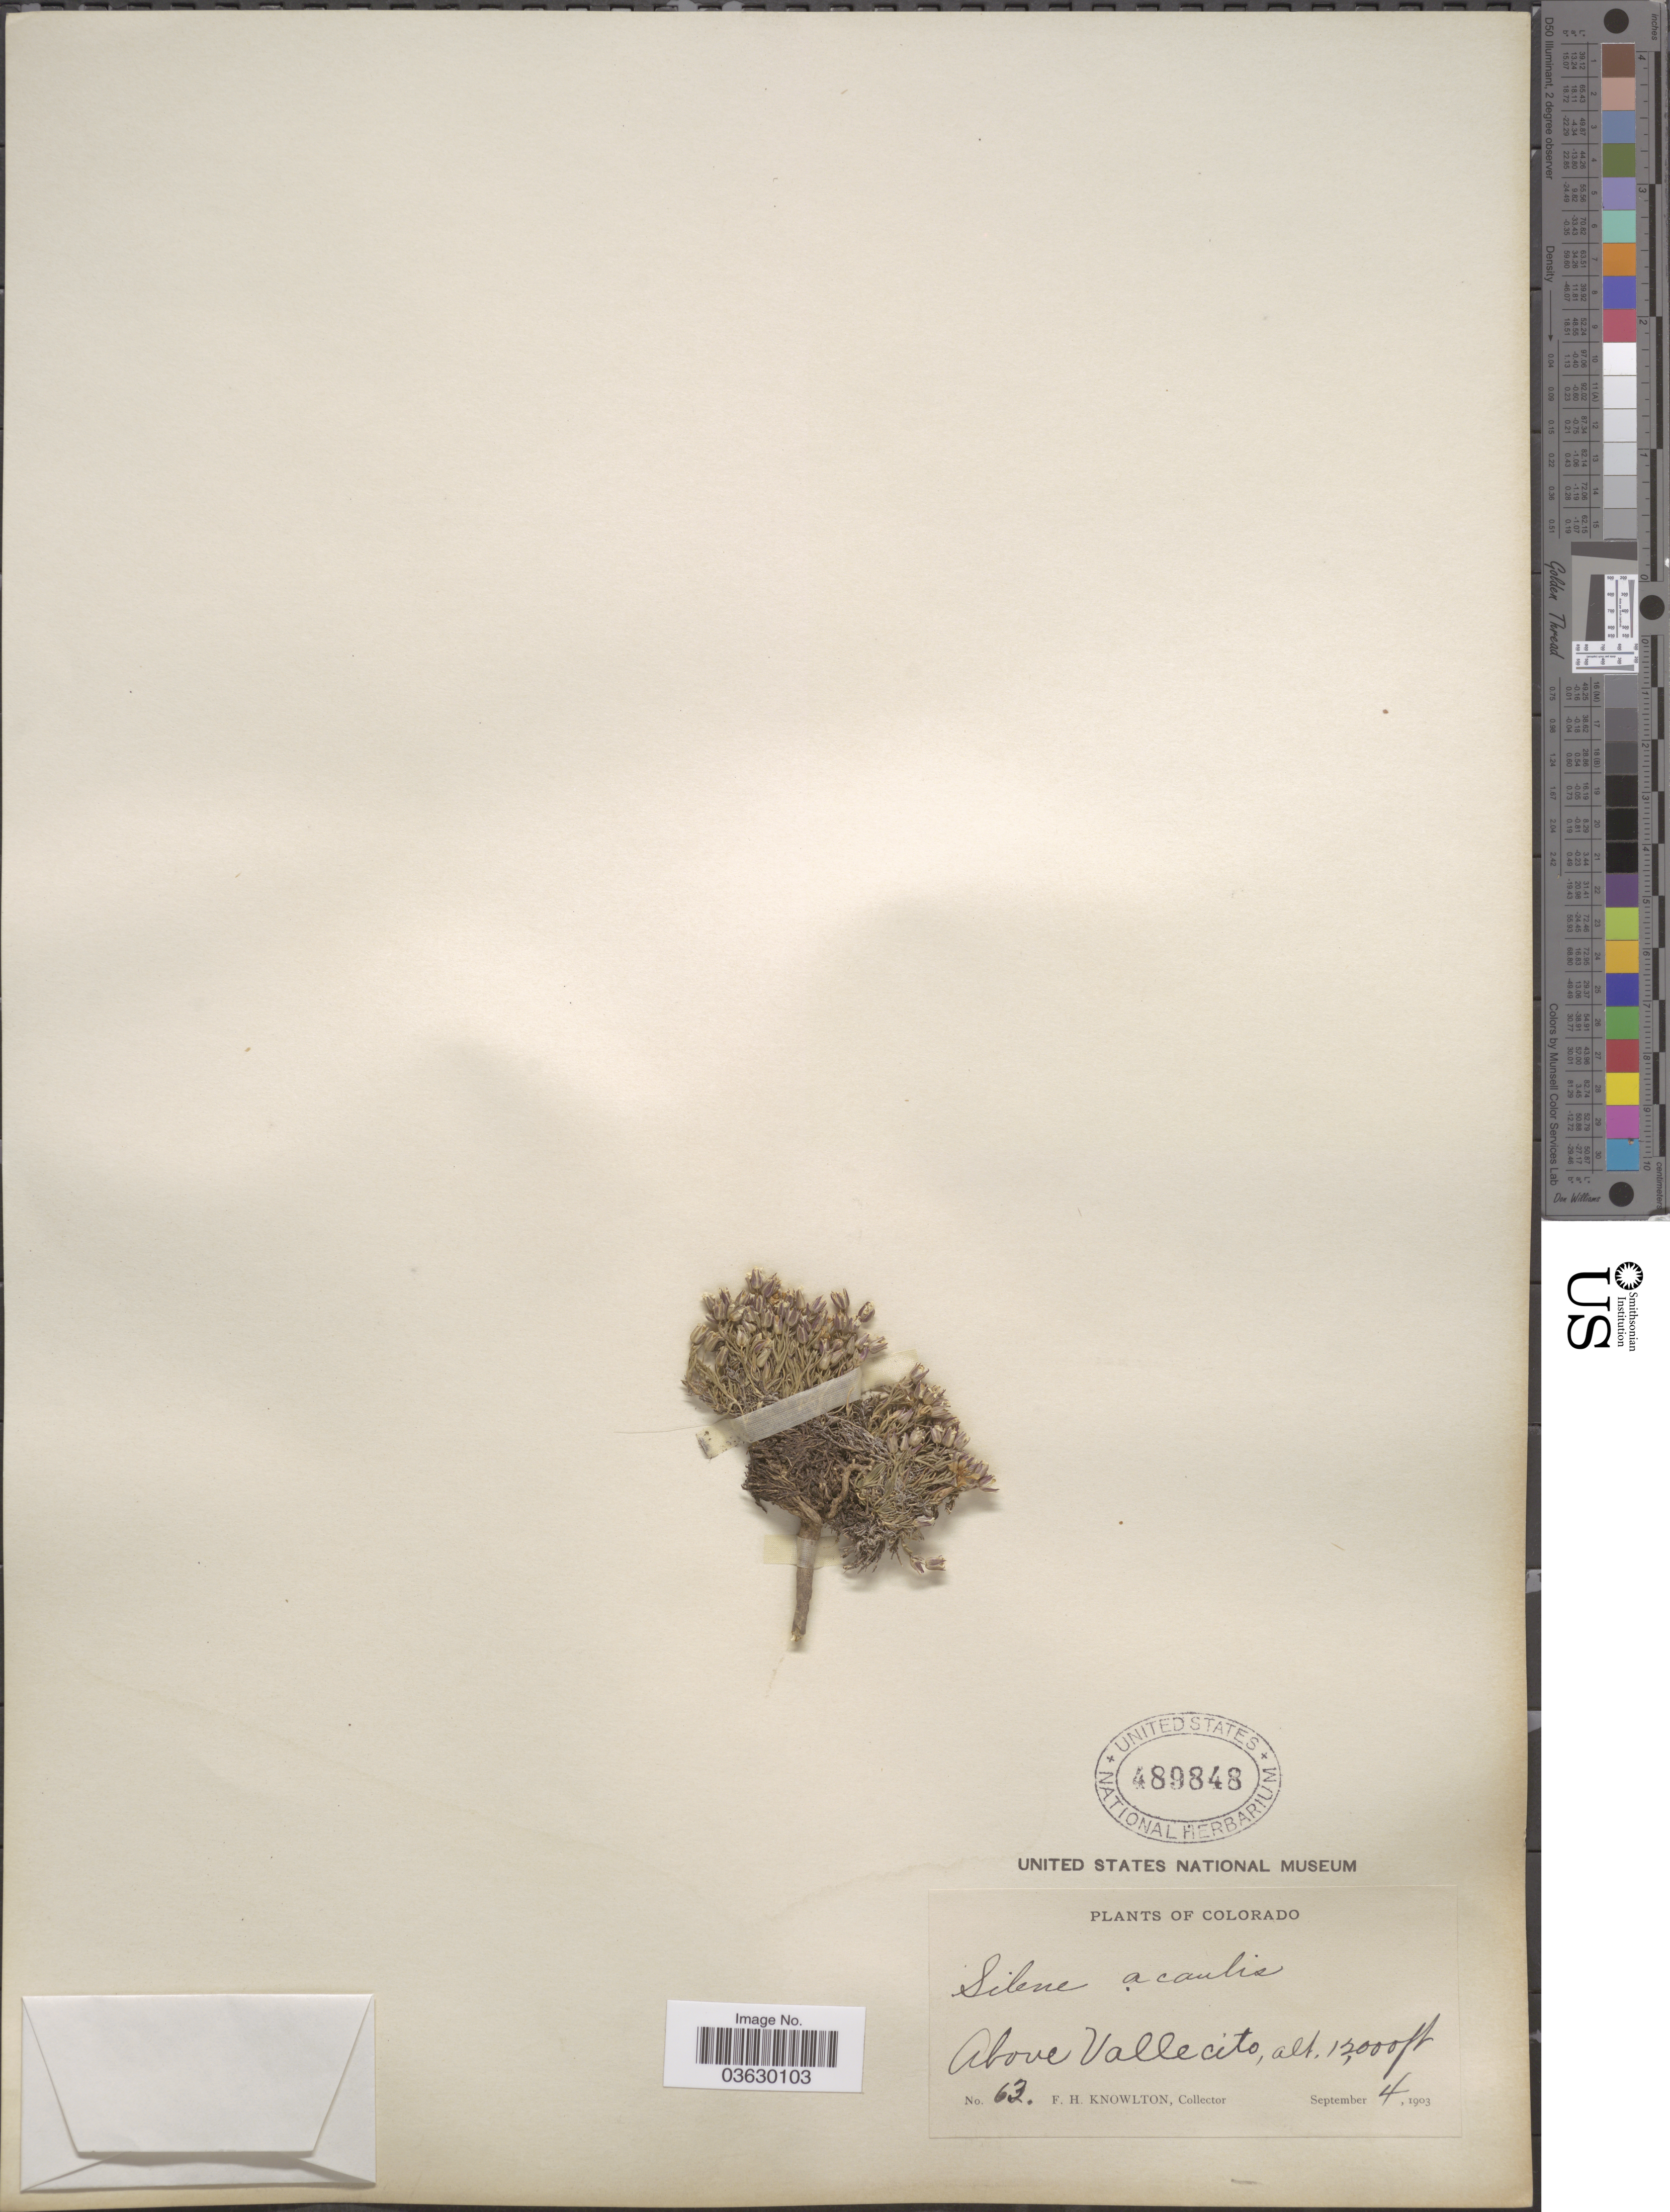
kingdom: Plantae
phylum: Tracheophyta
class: Magnoliopsida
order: Caryophyllales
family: Caryophyllaceae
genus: Silene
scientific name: Silene acaulis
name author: (L.) Jacq.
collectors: F. H. Knowlton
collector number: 63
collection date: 1903-09-04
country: United States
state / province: Colorado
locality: Above Vallecito.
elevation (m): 3658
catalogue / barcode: US 489848